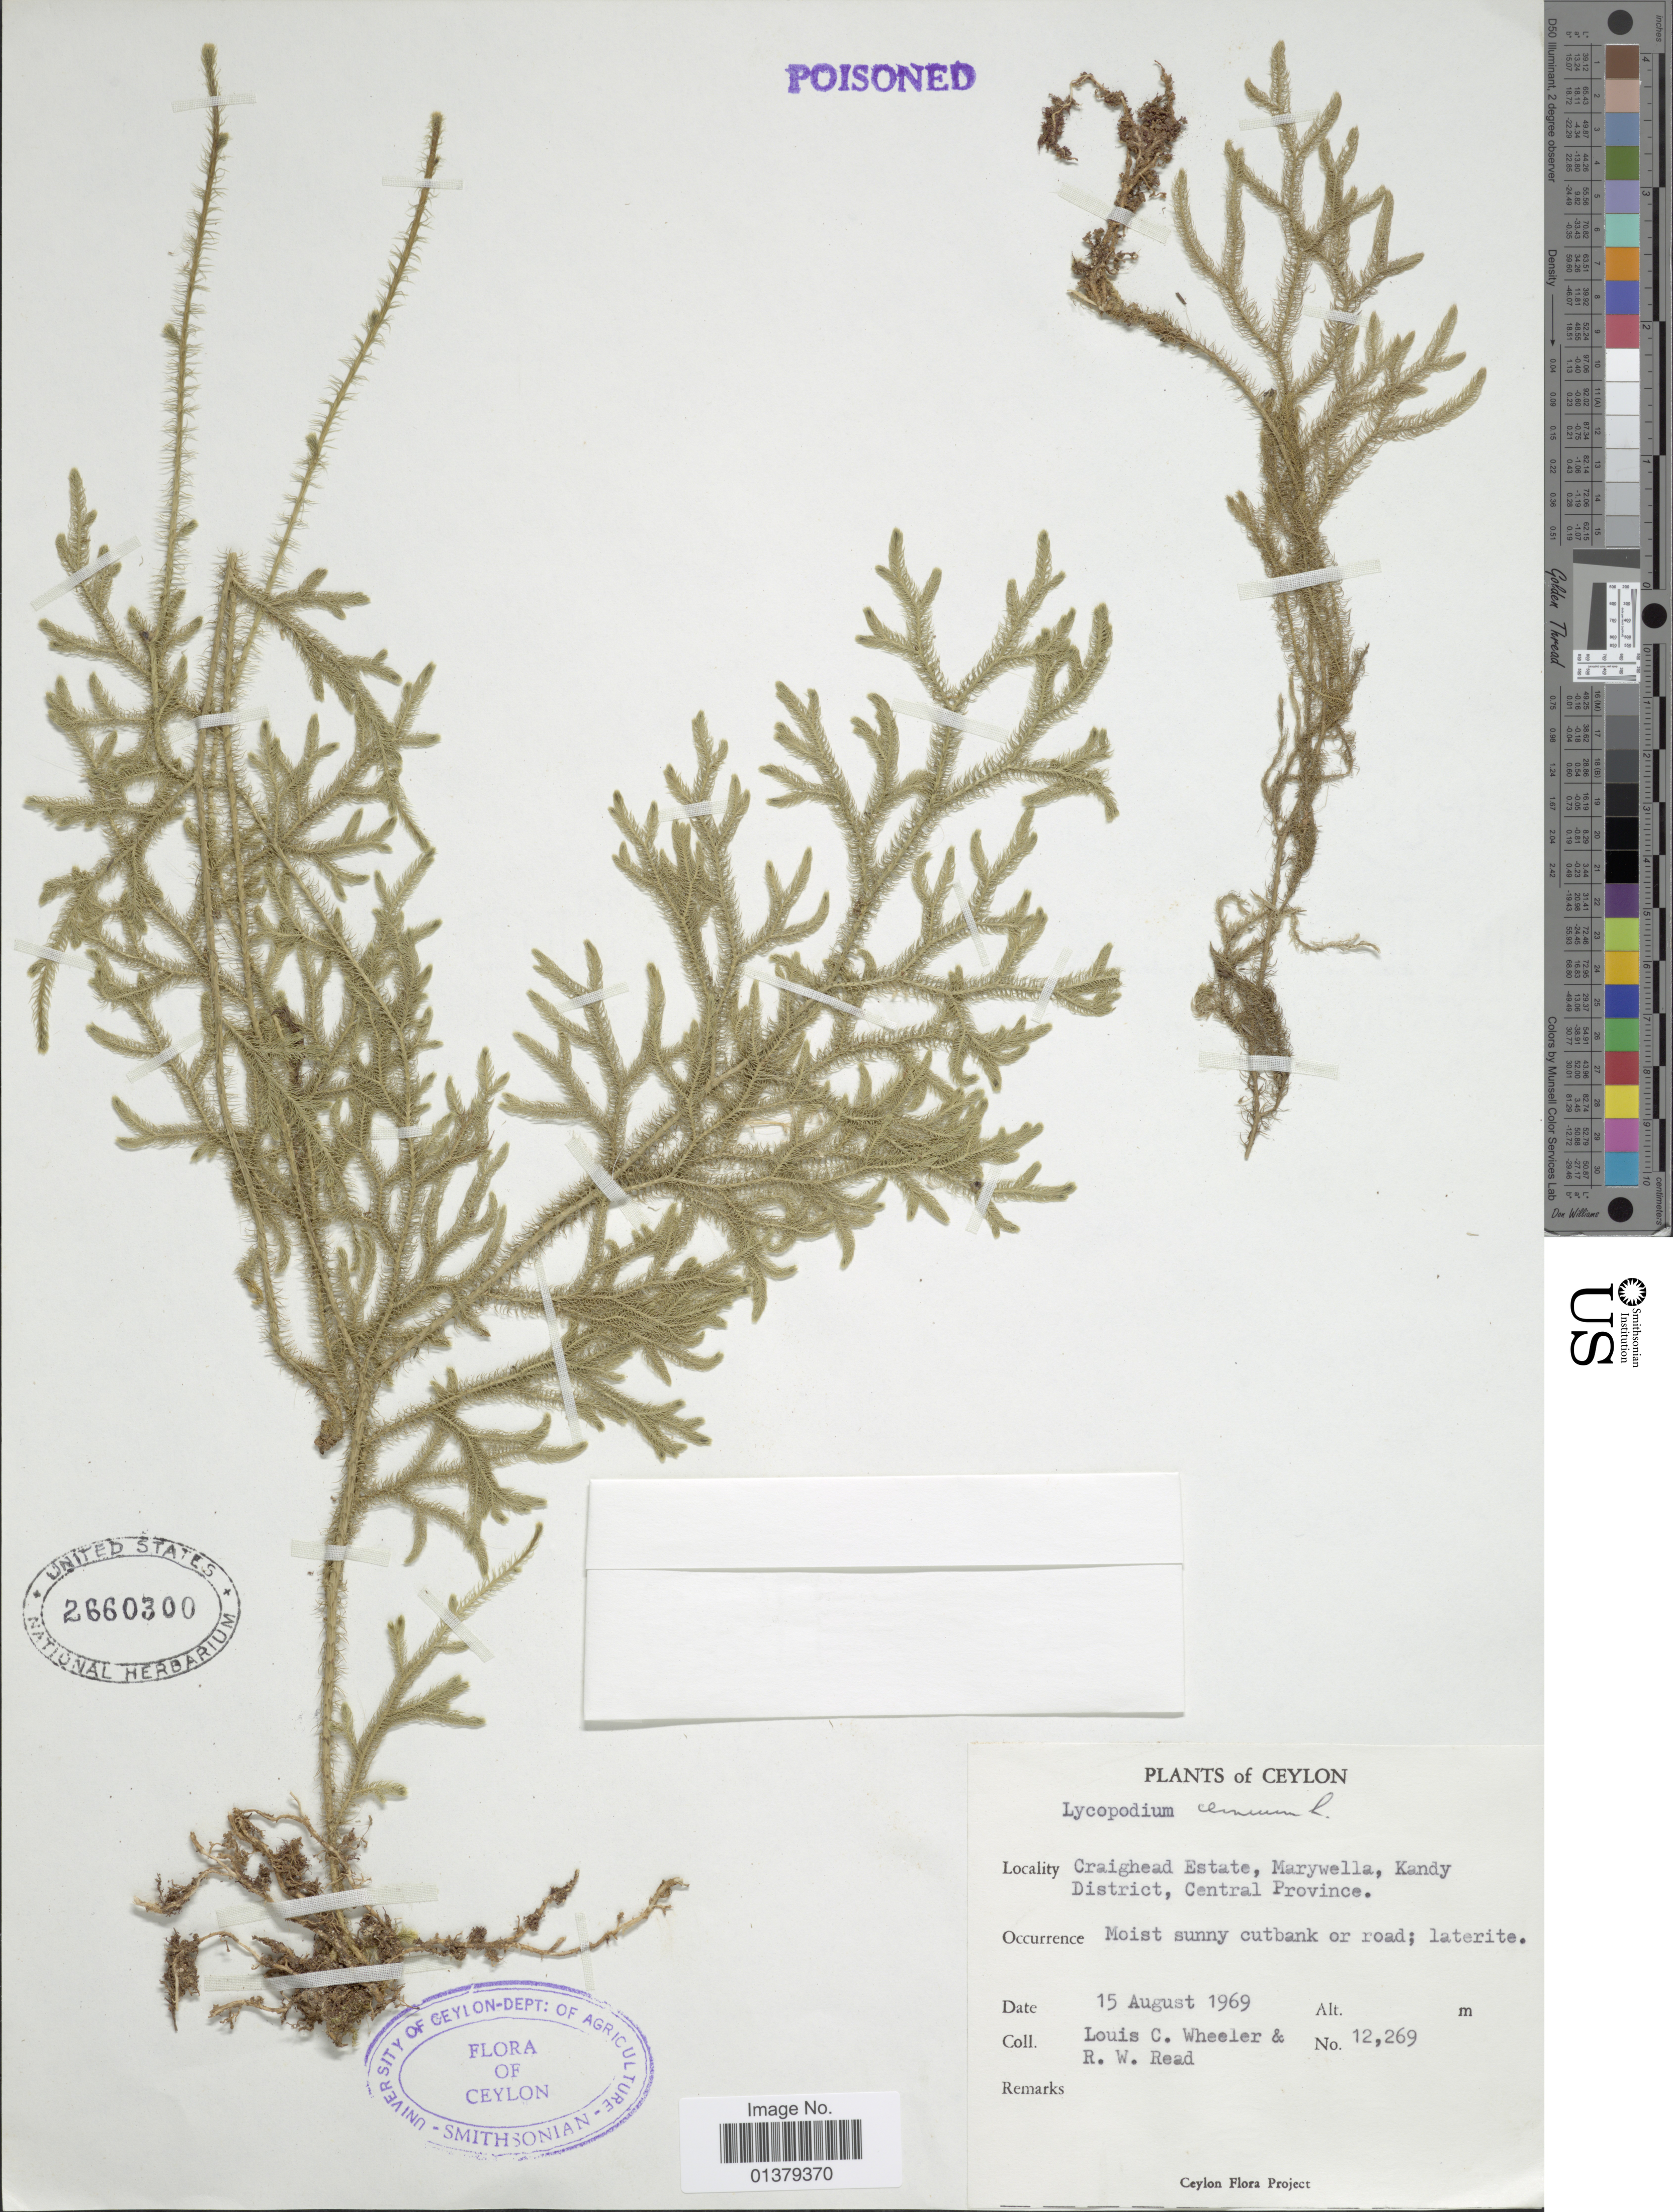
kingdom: Plantae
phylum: Tracheophyta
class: Lycopodiopsida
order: Lycopodiales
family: Lycopodiaceae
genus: Palhinhaea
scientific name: Palhinhaea cernua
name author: (L.) Vasc. & Franco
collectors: L. C. Wheeler & R. W. Read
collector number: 12269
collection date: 1969-08-15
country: Sri Lanka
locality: Ceylon, Craighead Estate, Marywella, kandy District, central Province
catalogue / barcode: US 2660300